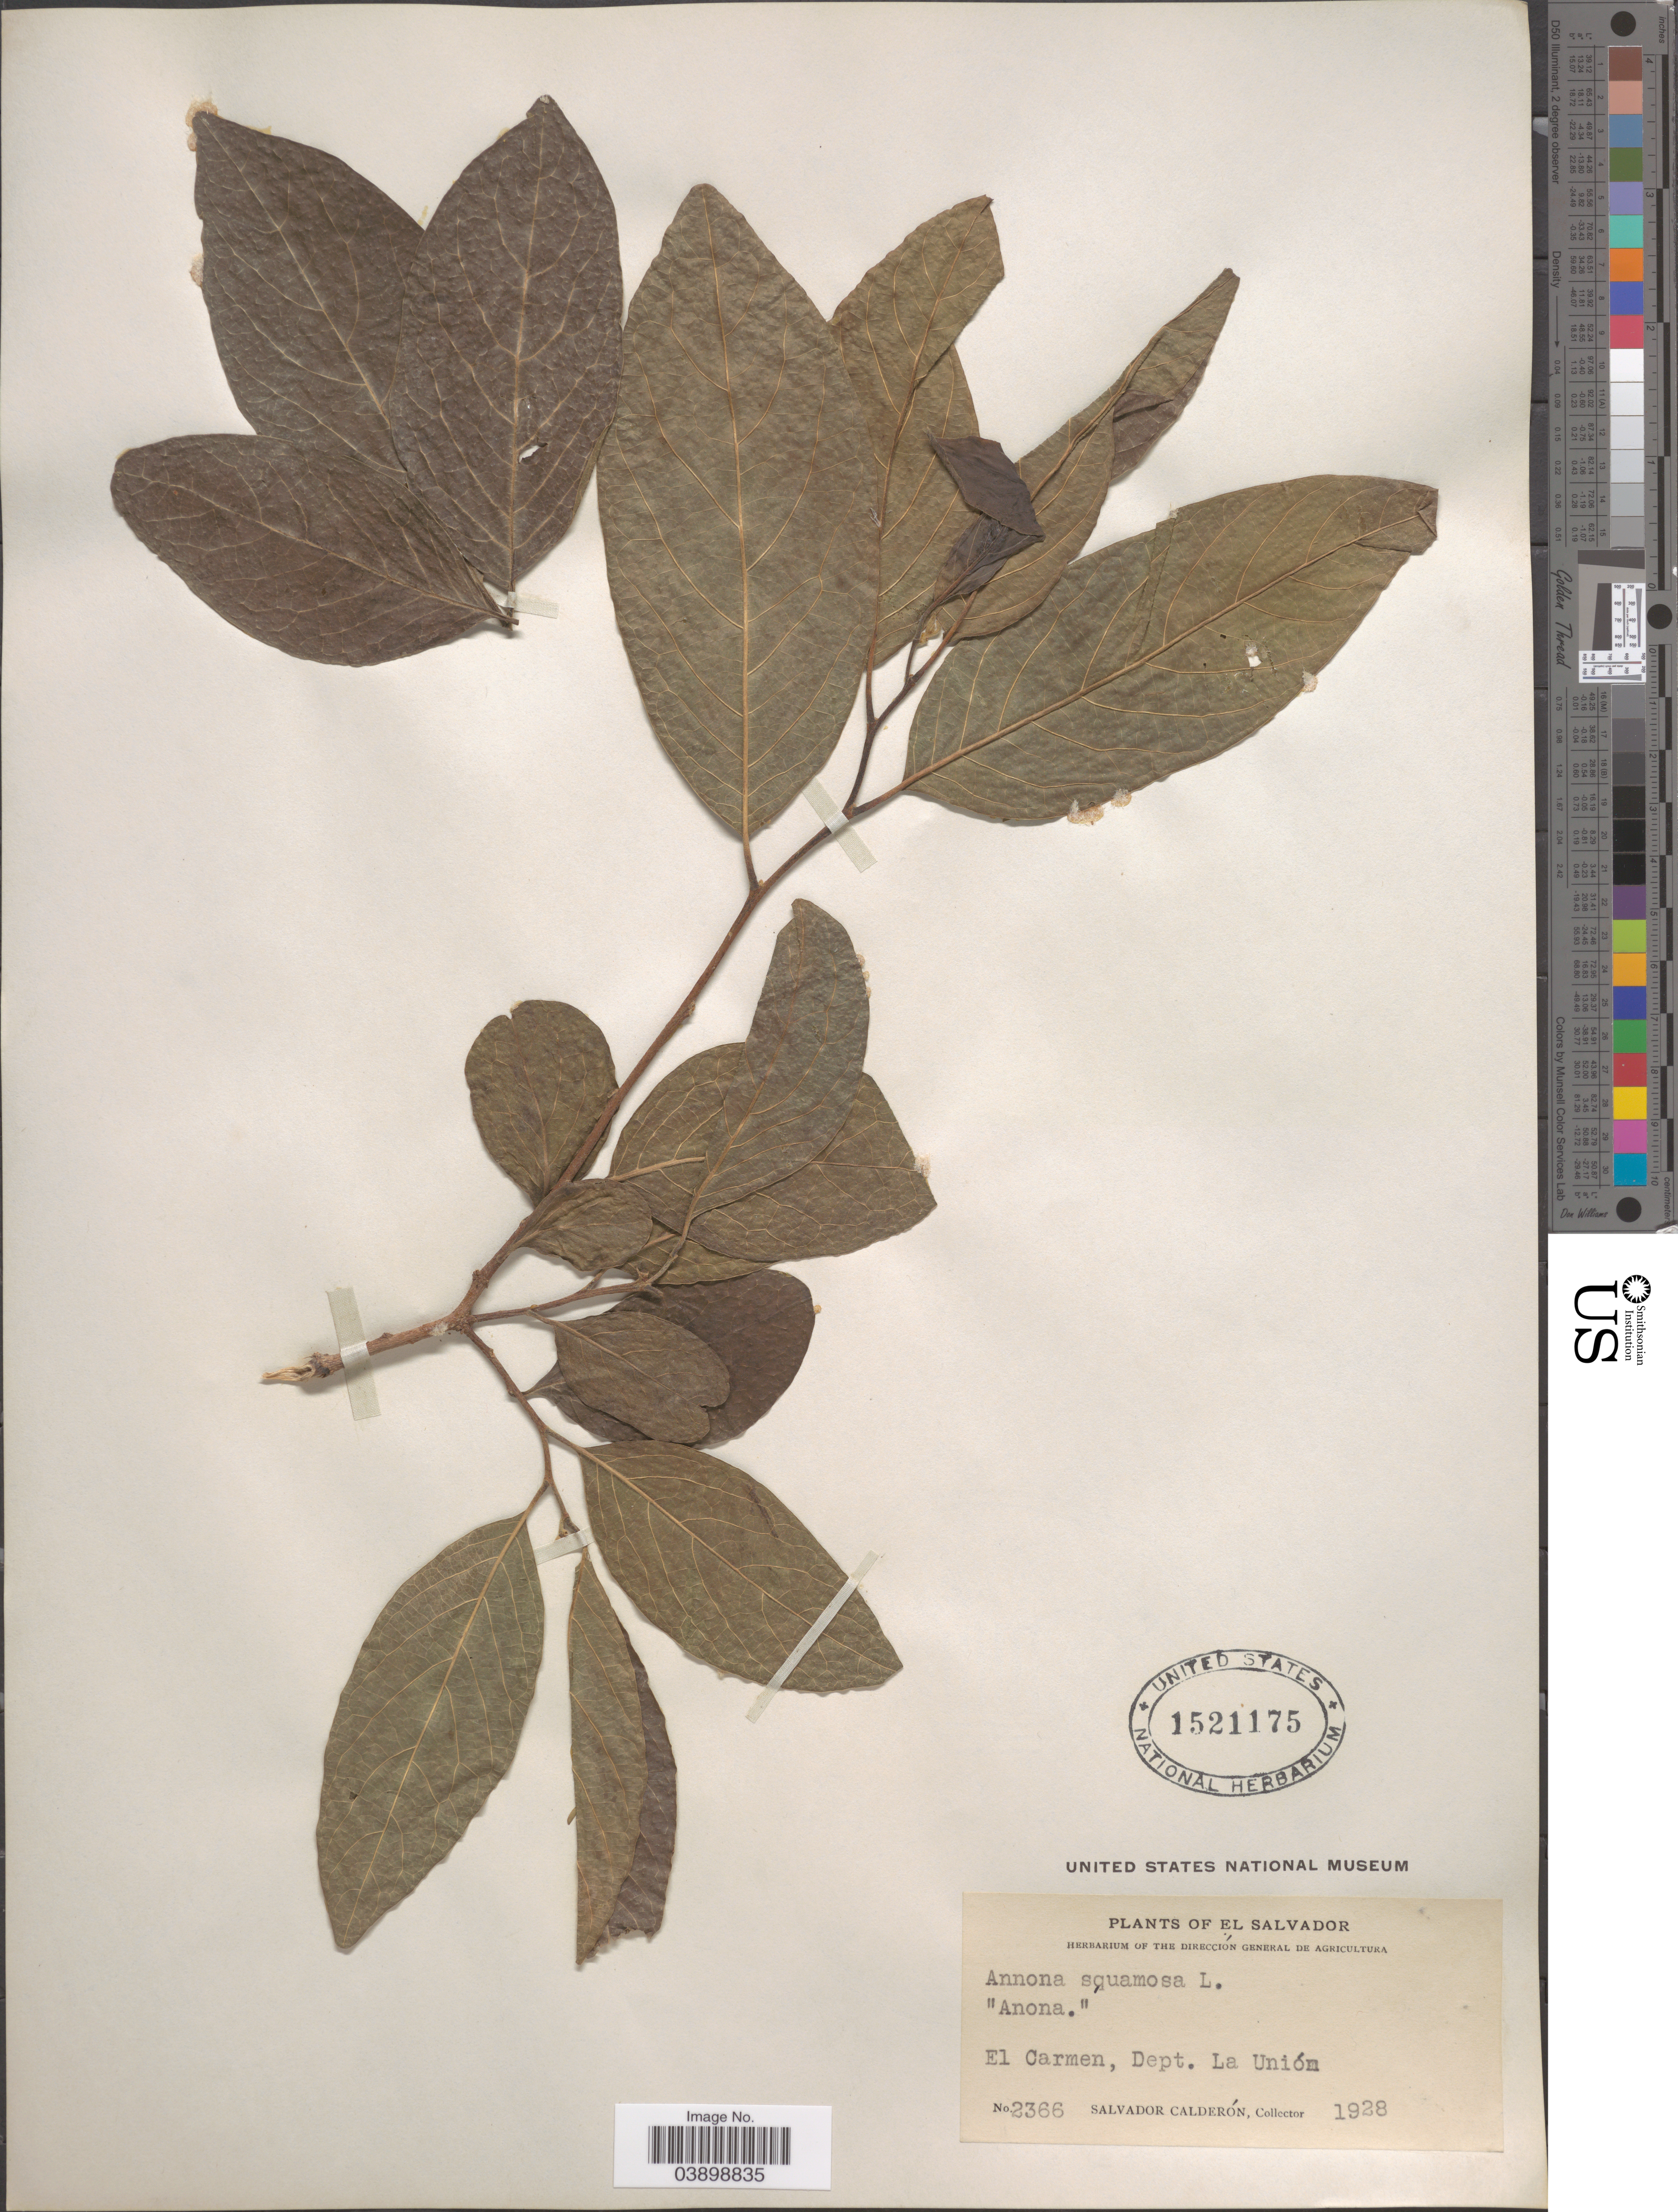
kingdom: Plantae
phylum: Tracheophyta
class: Magnoliopsida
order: Magnoliales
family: Annonaceae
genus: Annona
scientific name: Annona squamosa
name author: L.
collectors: S. Calderón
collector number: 2366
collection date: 1928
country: El Salvador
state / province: La Union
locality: El Carmen, Dept. La Unión.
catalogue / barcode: US 1521175